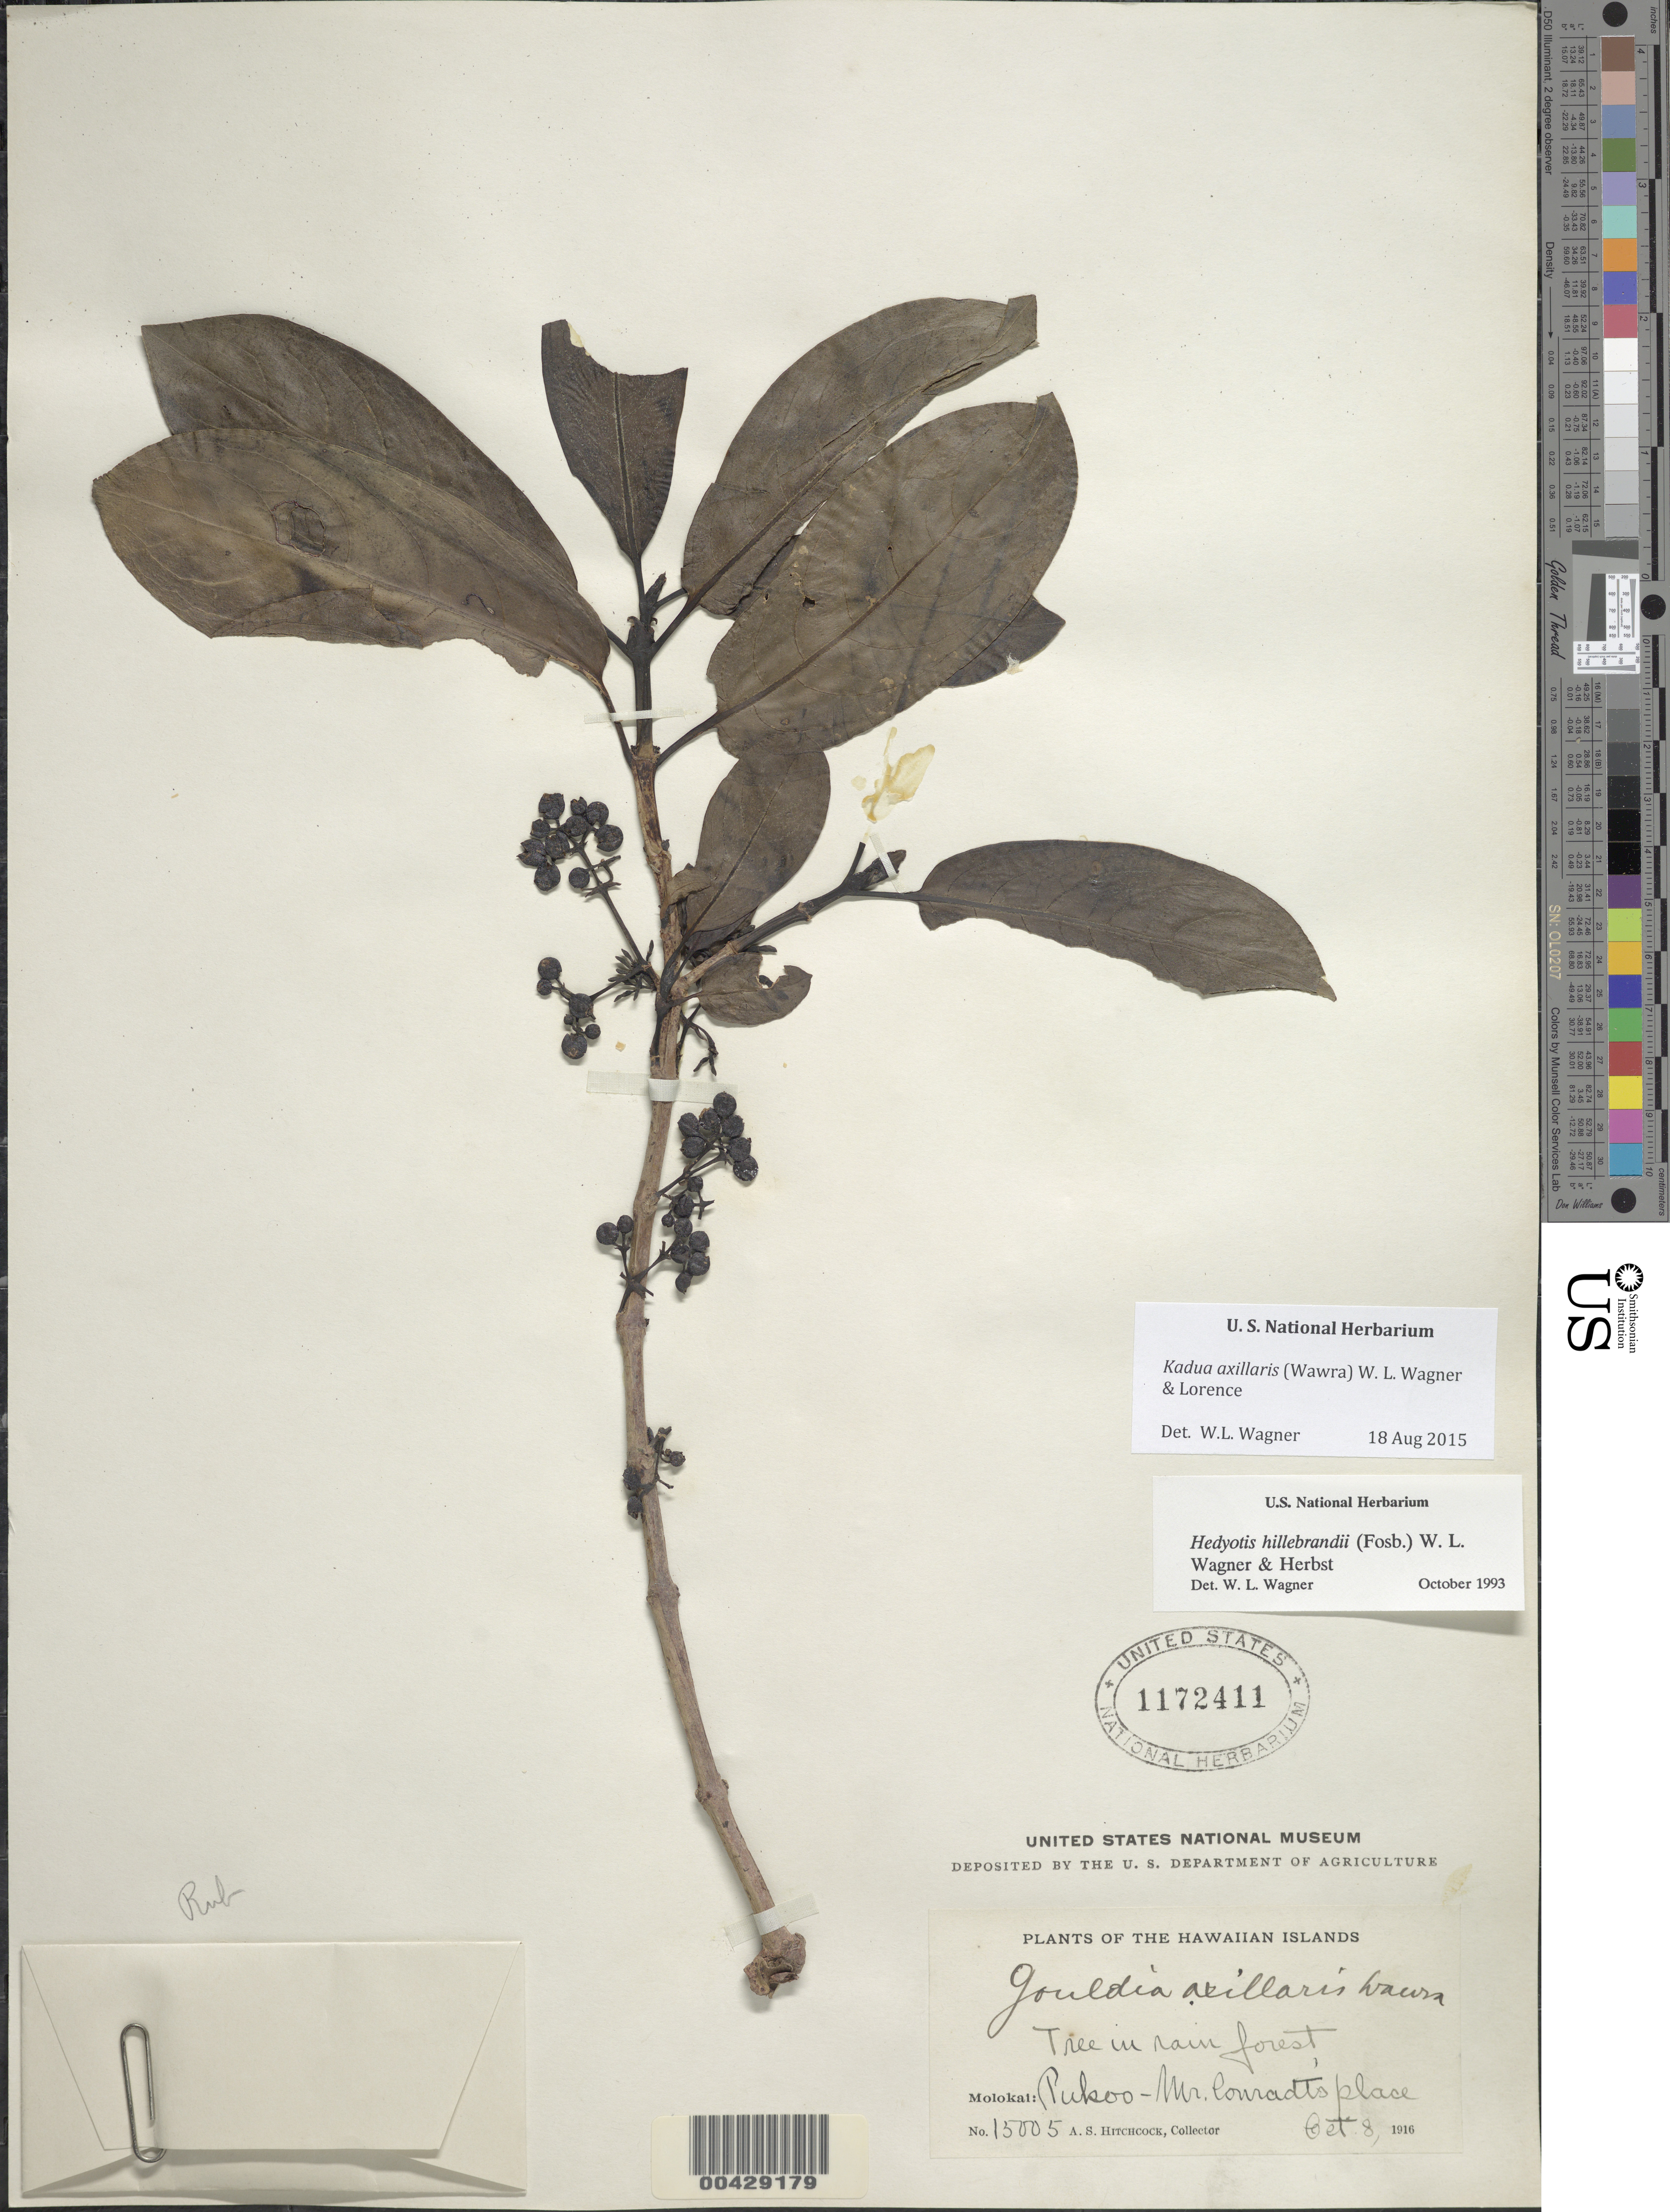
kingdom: Plantae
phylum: Tracheophyta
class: Magnoliopsida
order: Gentianales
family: Rubiaceae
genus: Kadua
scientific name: Kadua axillaris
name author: (Wawra) W.L. Wagner & Lorence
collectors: A. S. Hitchcock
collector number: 15005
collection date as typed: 8 Oct 1916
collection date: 1916-10-08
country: United States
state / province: Hawaii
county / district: Maui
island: Moloka'i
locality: Pukoo - Mr. Conradt's place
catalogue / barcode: US 172411